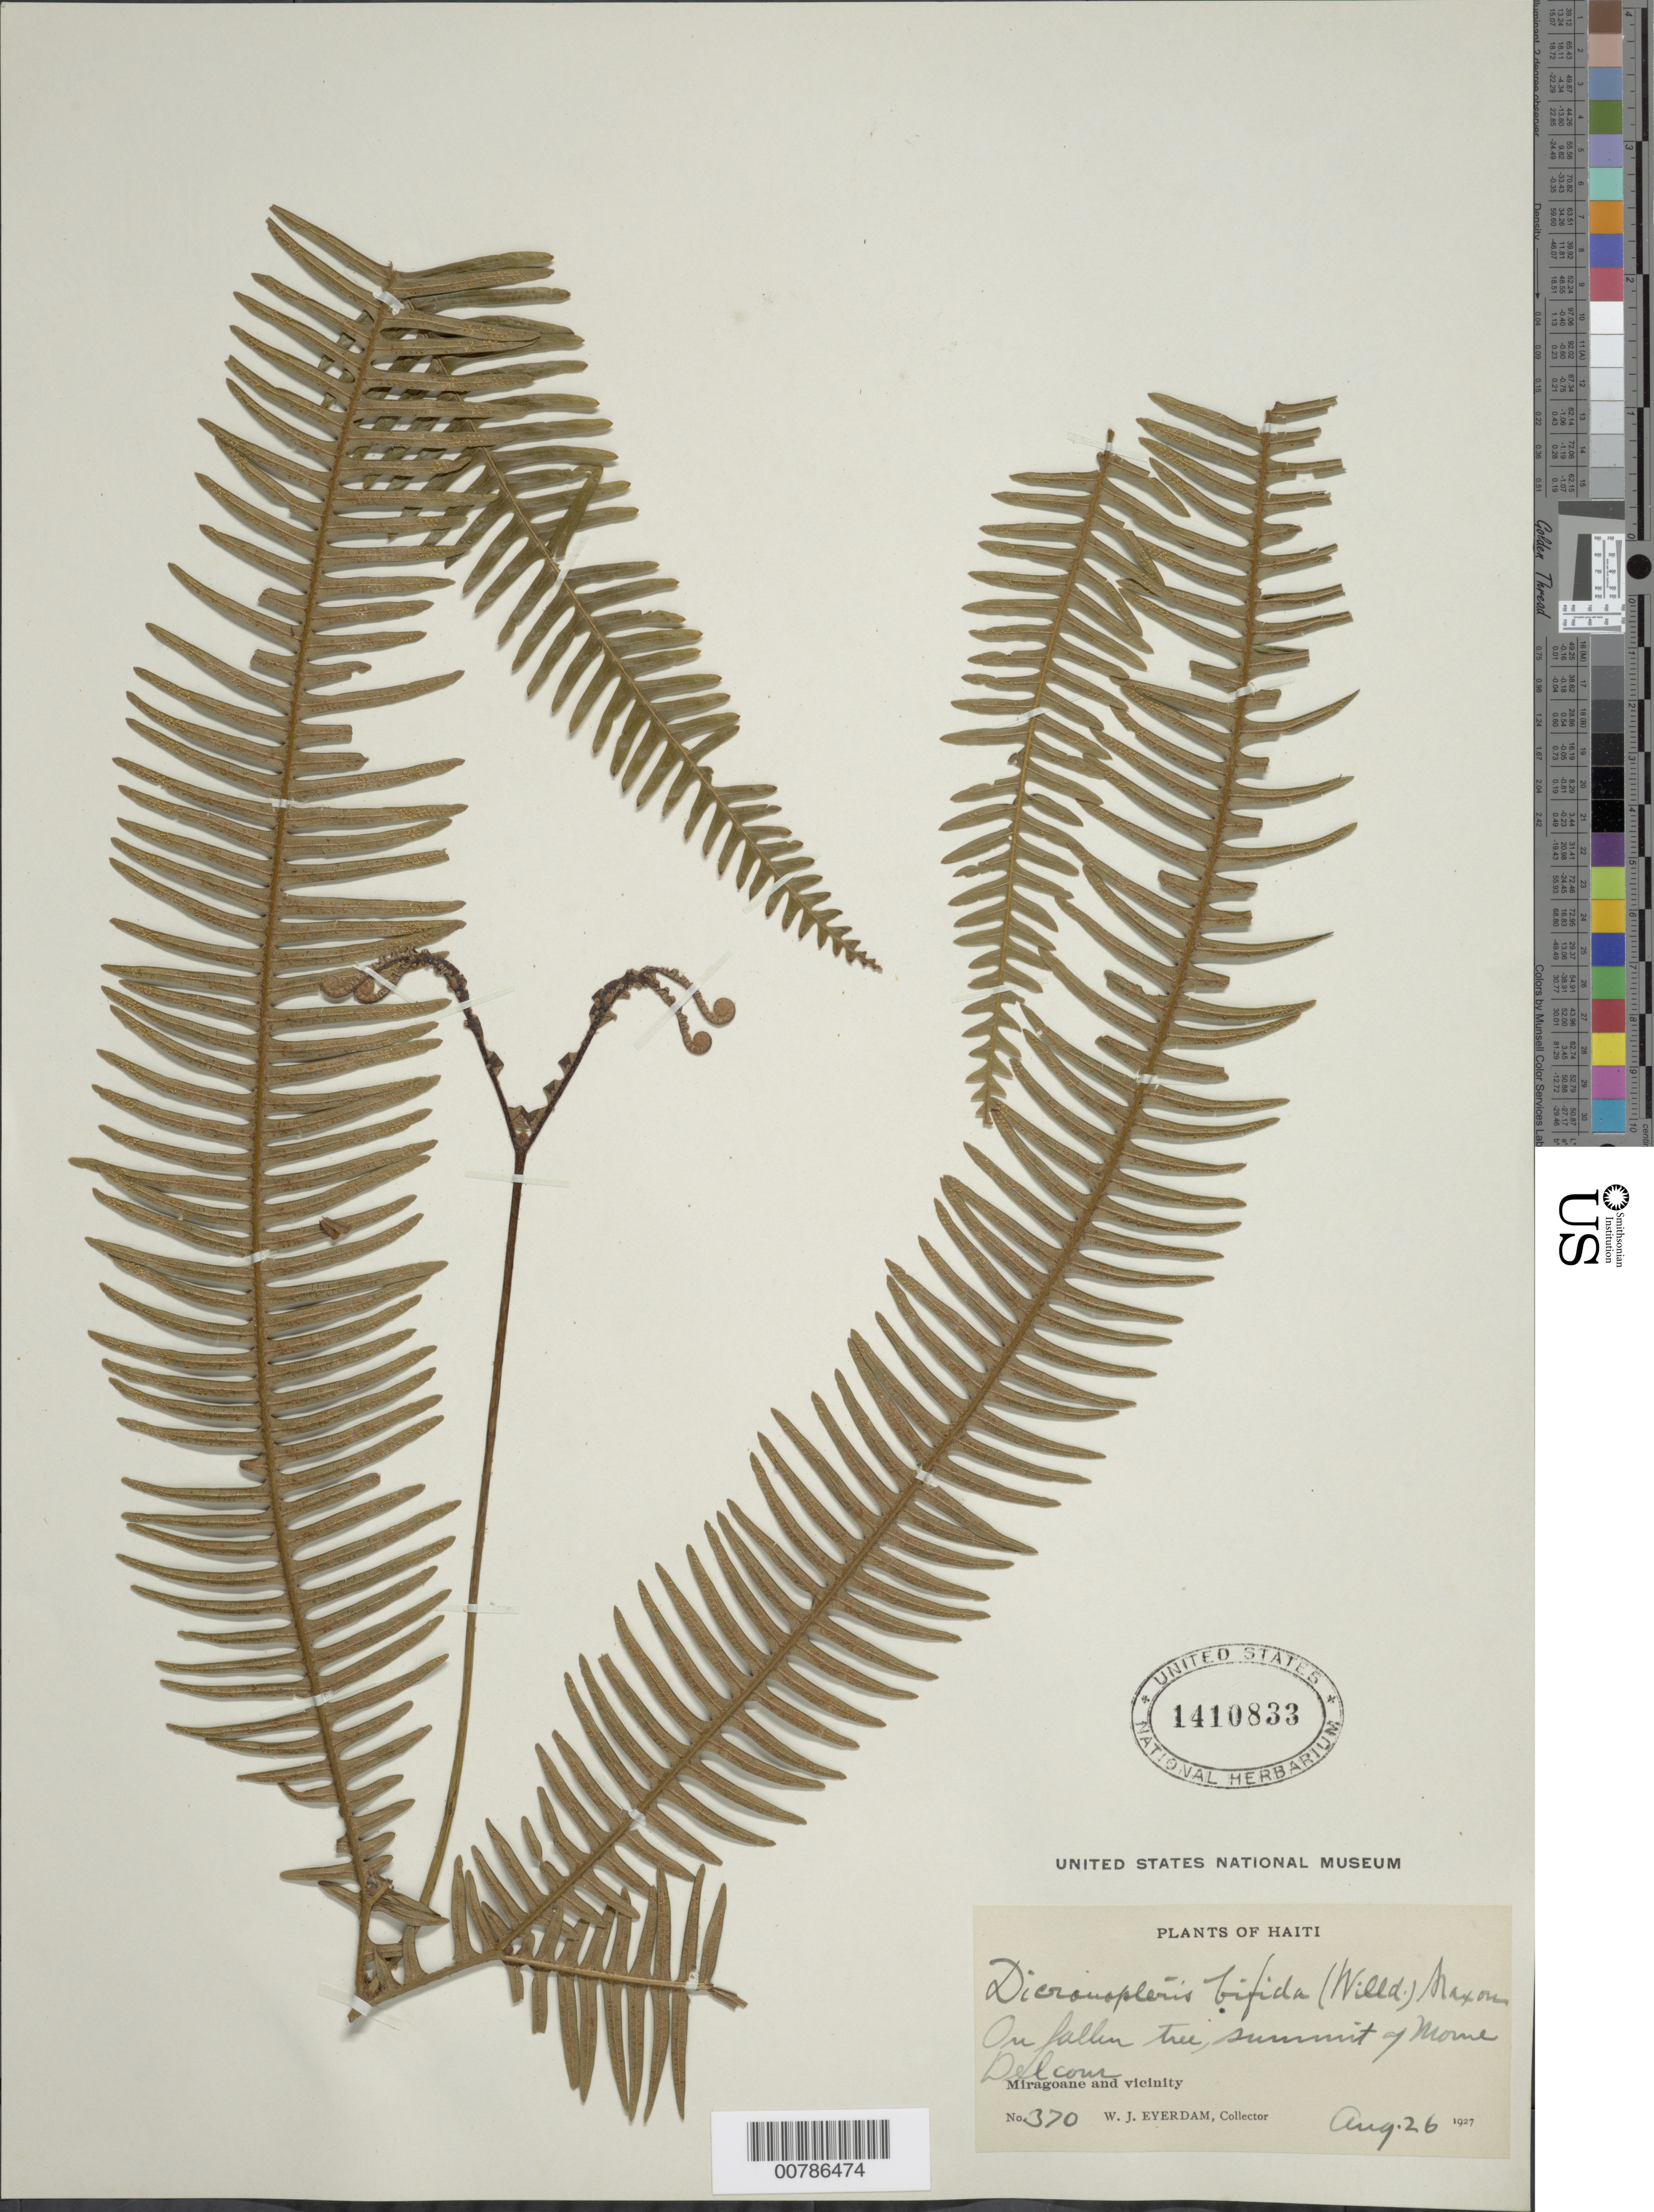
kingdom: Plantae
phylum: Tracheophyta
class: Polypodiopsida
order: Gleicheniales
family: Gleicheniaceae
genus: Sticherus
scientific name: Sticherus bifidus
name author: (Willd.) Ching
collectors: W. J. Eyerdam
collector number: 370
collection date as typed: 26 Aug 1927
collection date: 1927-08-26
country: Haiti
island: Hispaniola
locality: Miragoane vicinity, Morne Delcour summit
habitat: On fallen tree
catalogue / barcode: US 1410833